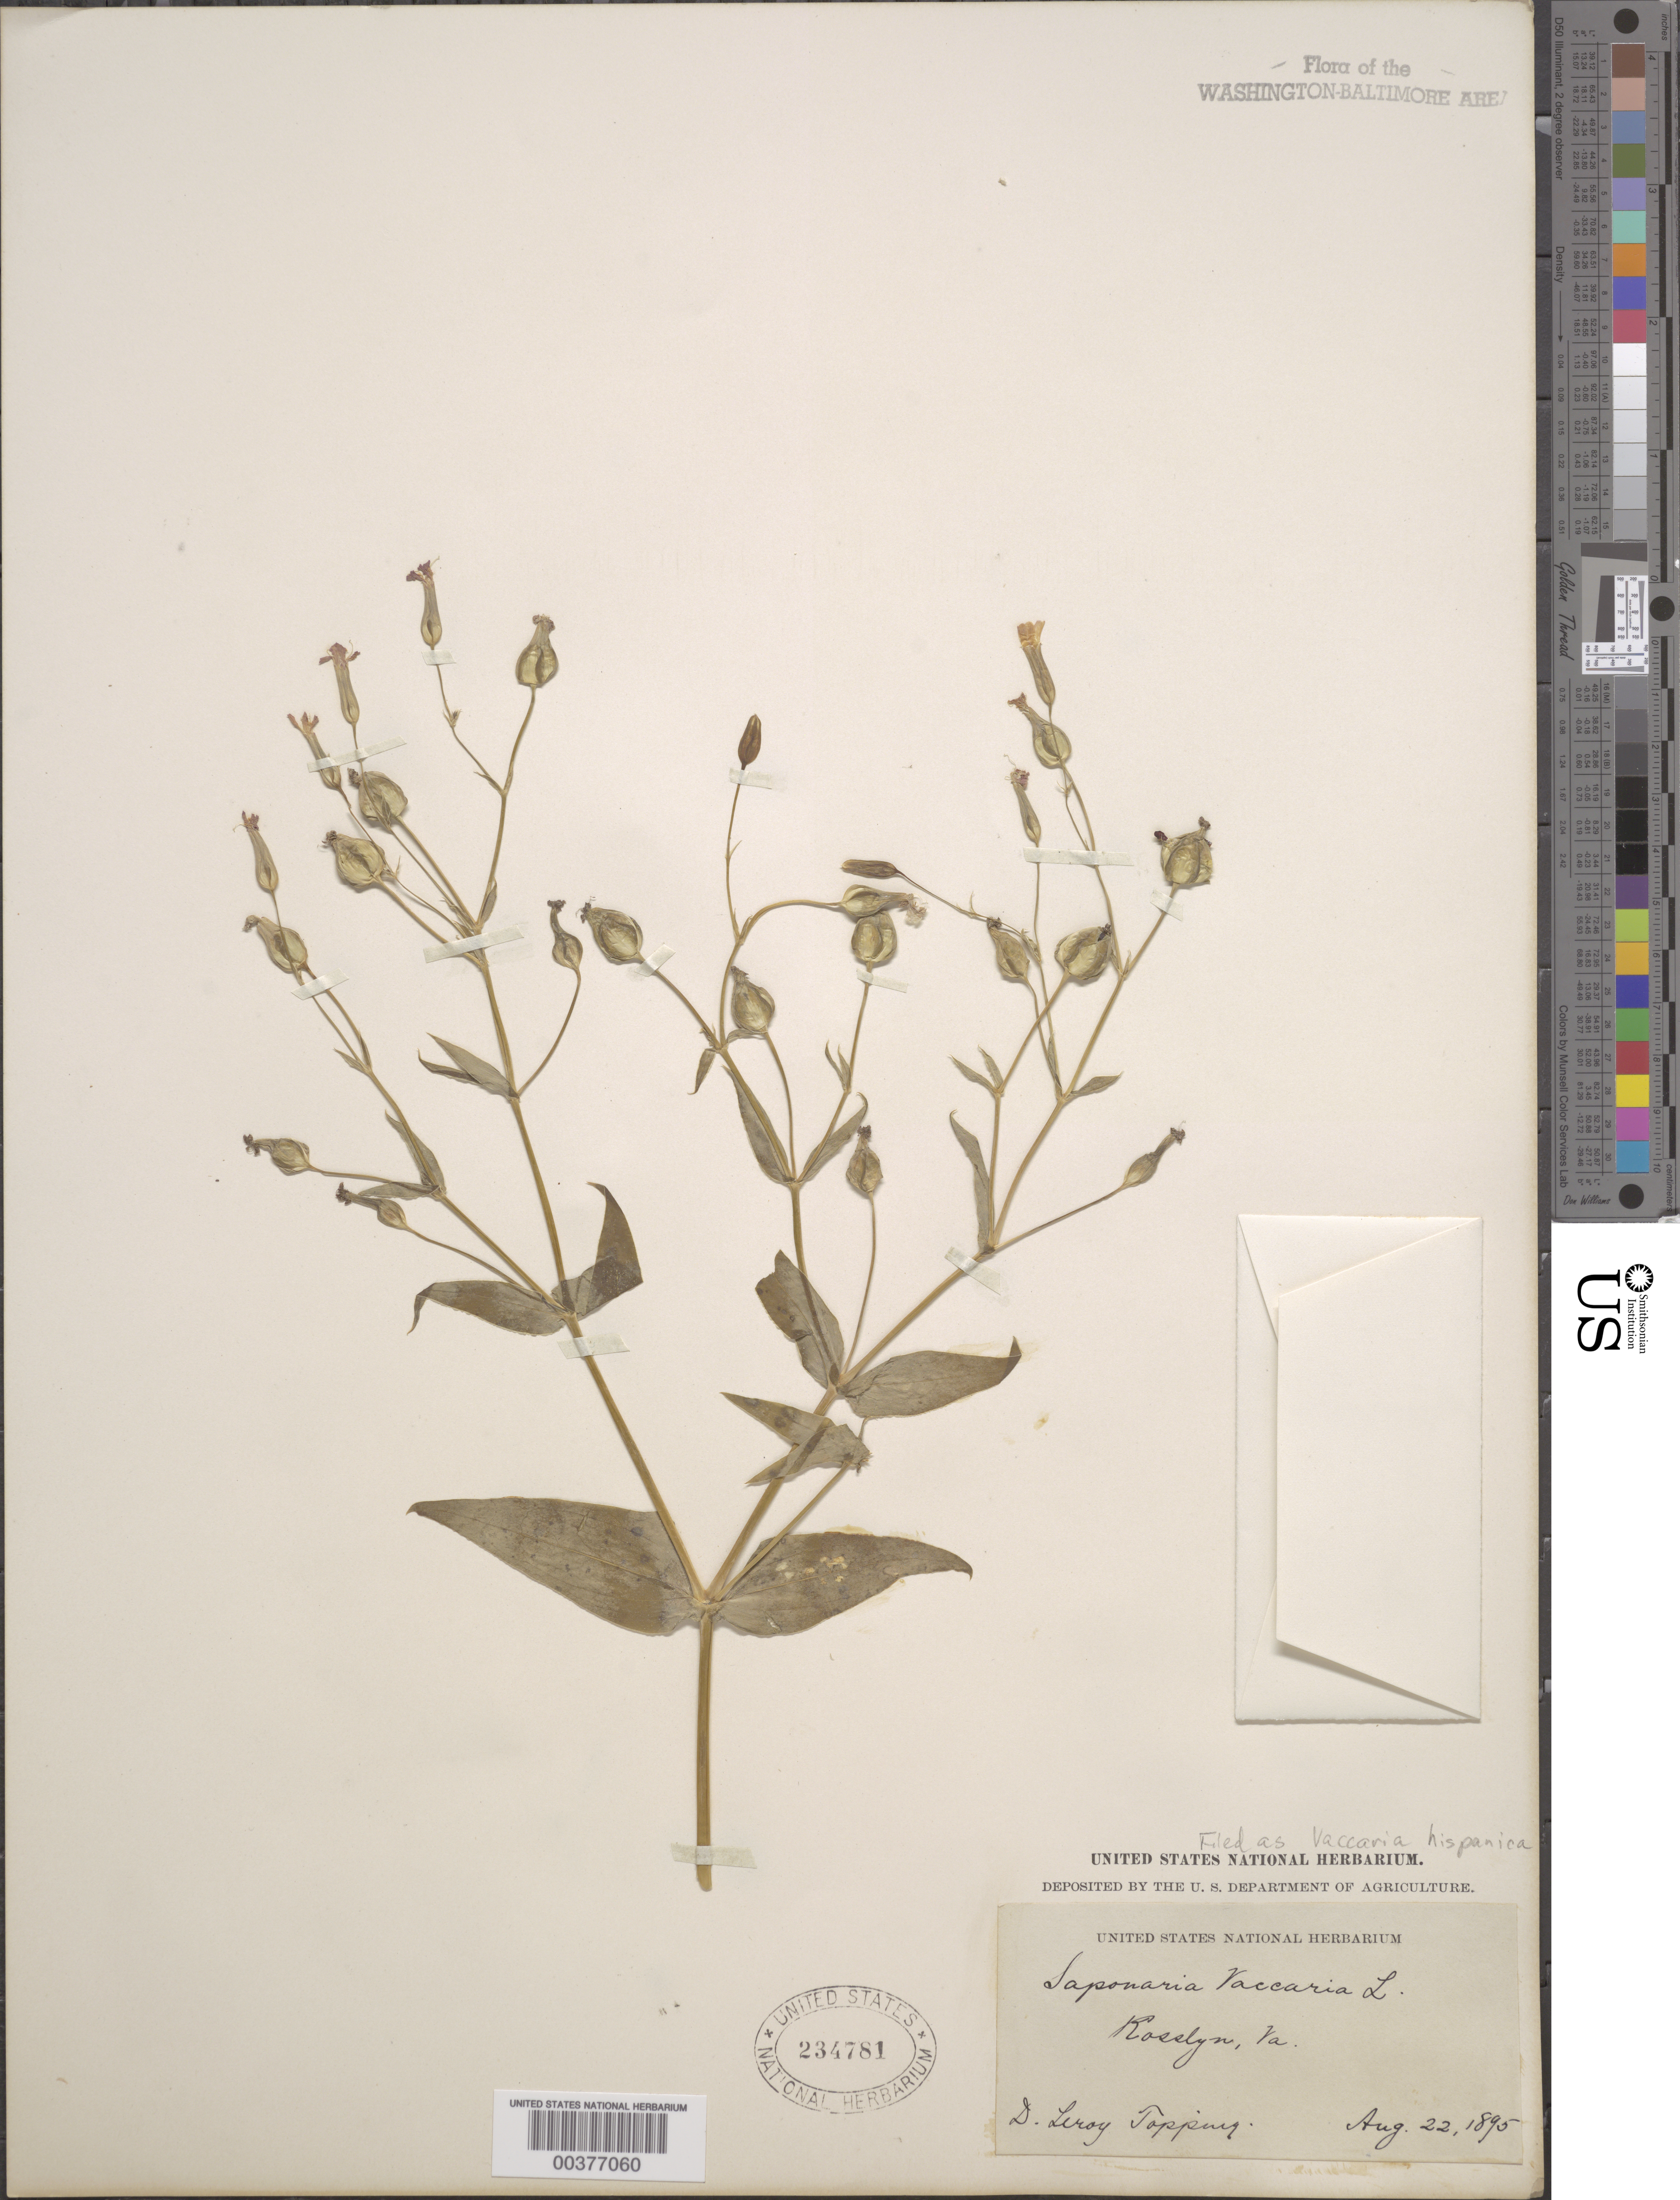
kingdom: Plantae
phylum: Tracheophyta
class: Magnoliopsida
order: Caryophyllales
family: Caryophyllaceae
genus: Vaccaria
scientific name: Vaccaria hispanica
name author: (Mill.) Rauschert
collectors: D. L. Topping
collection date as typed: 22 Aug 1895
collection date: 1895-08-22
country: United States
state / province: Virginia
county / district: Arlington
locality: Rosslyn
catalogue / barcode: US 234781